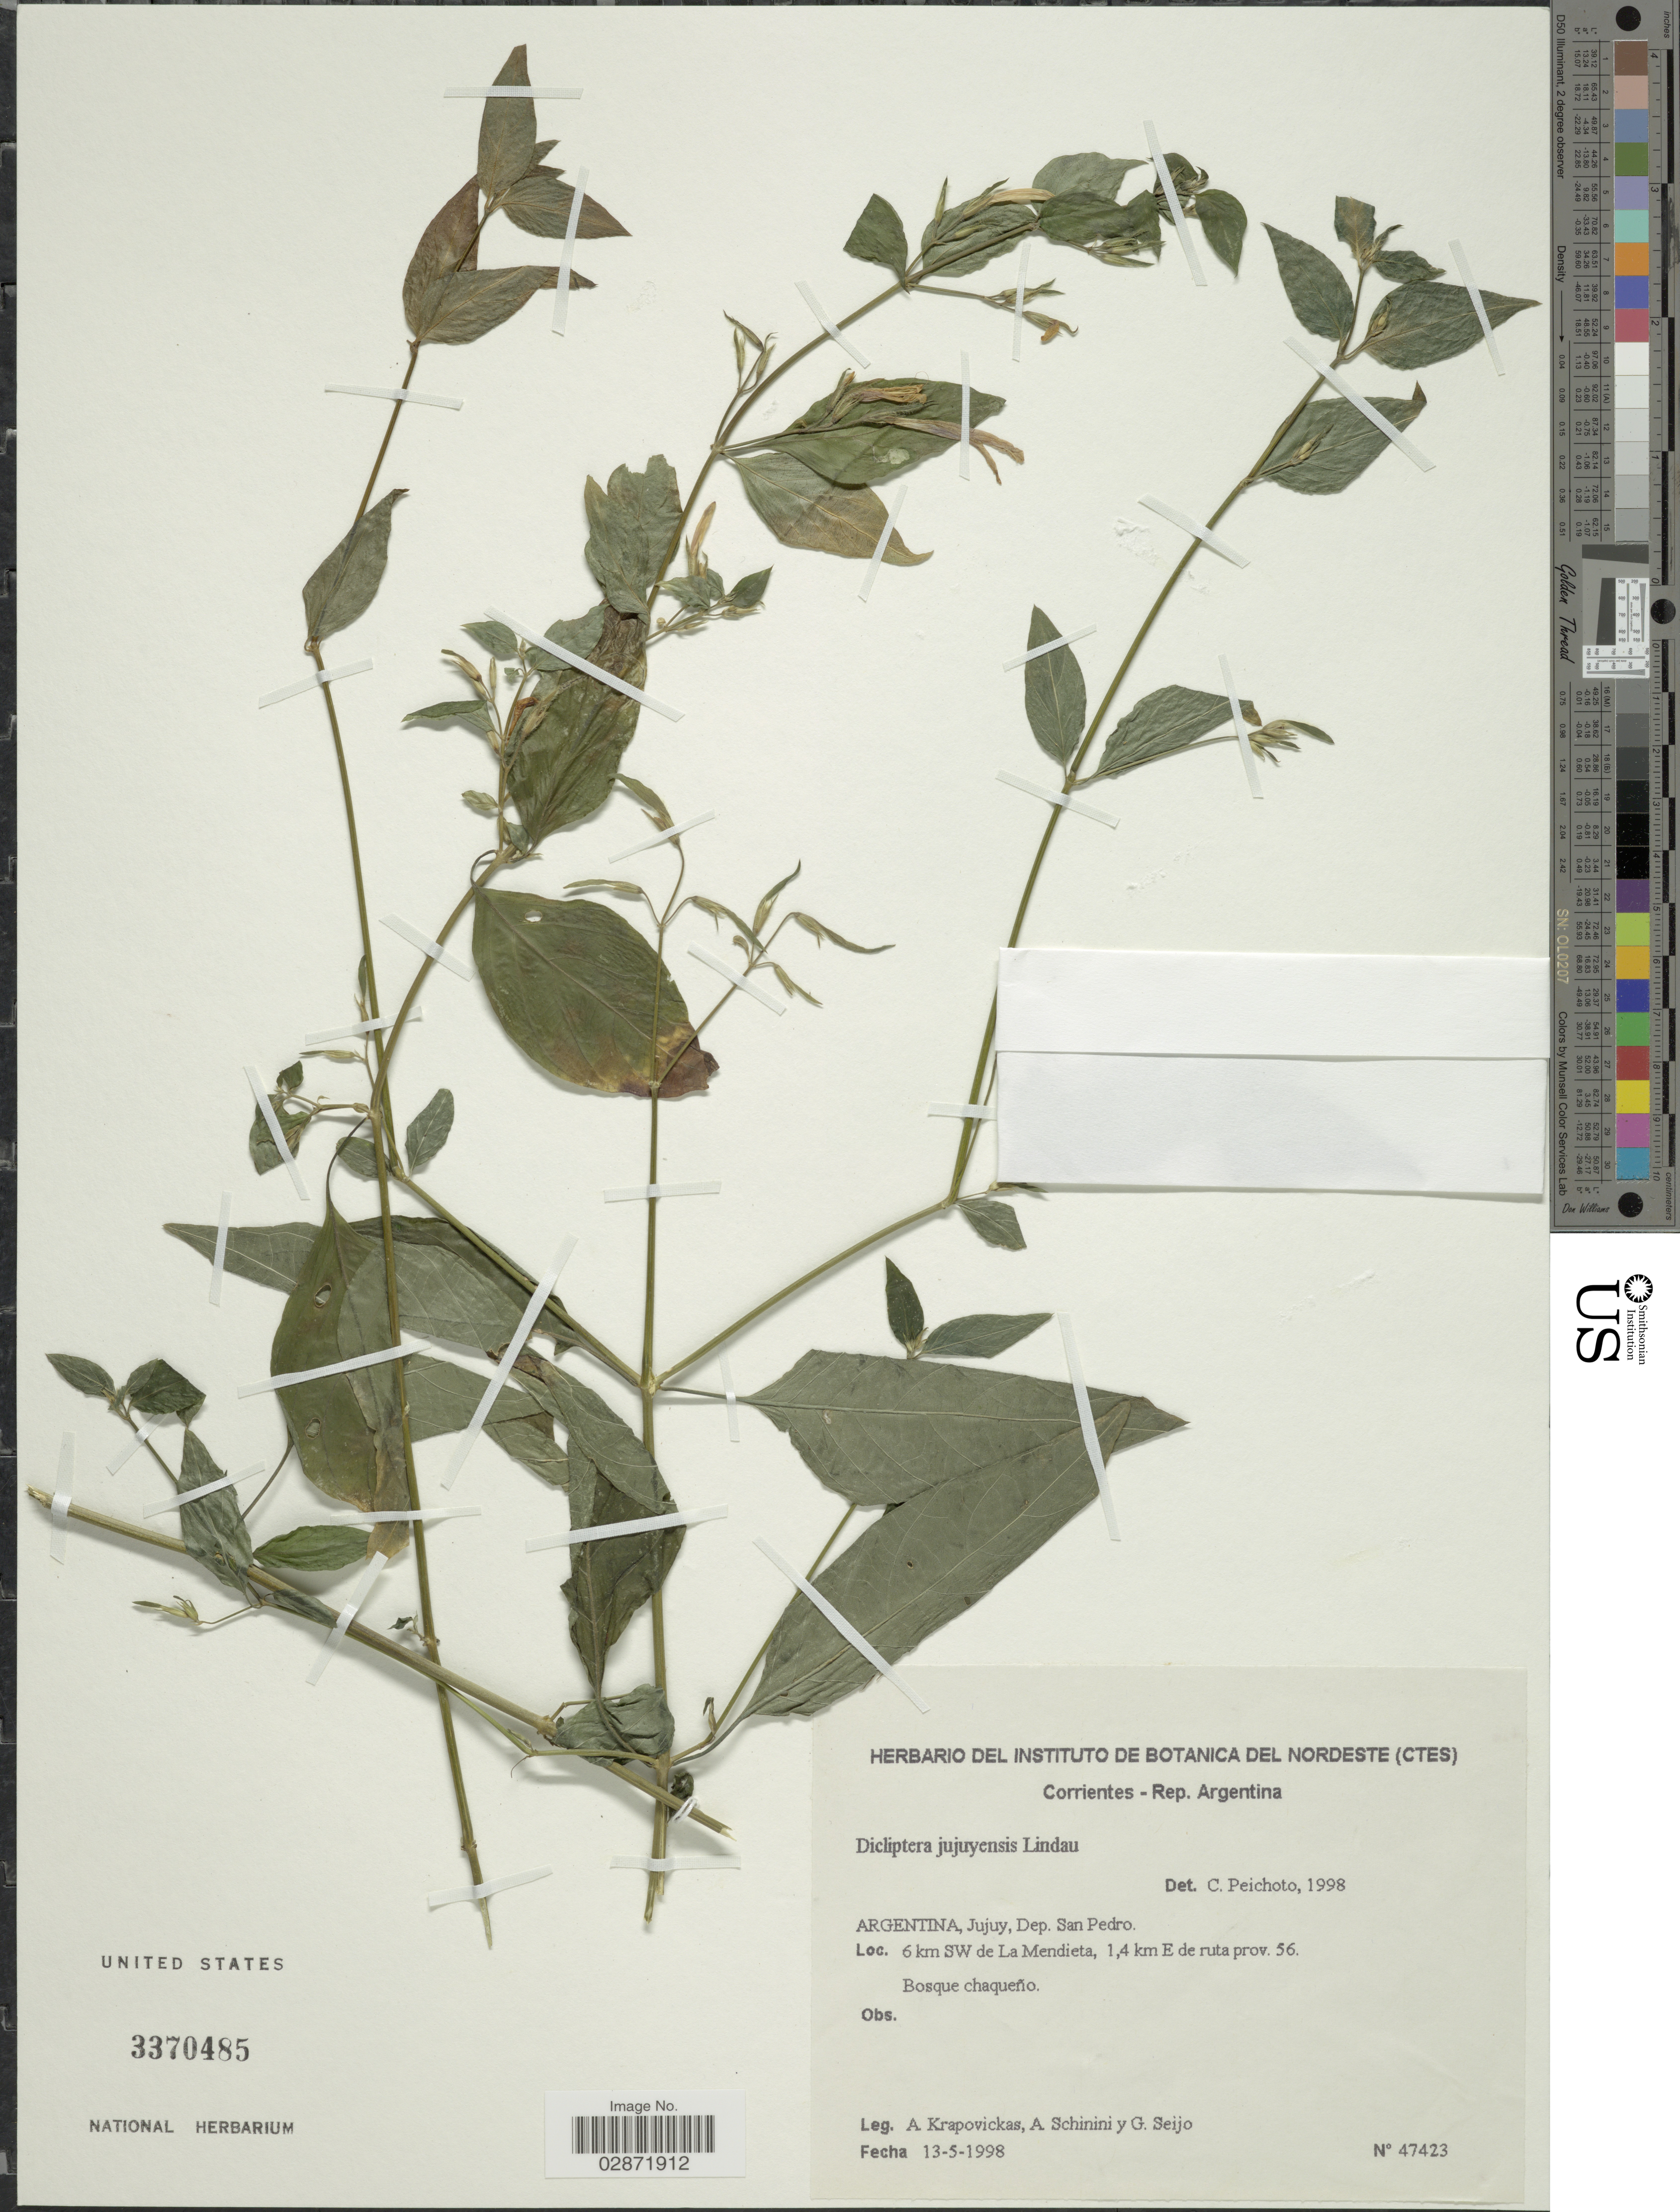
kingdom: Plantae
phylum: Tracheophyta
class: Magnoliopsida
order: Lamiales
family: Acanthaceae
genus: Dicliptera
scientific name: Dicliptera jujuyensis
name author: Lindau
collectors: A. Krapovickas, A. Schinini & G. Seijo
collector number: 47423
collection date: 1998-05-13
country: Argentina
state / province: Jujuy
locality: Dep. San Pedro, 6 km SW de La Mendieta, 1,4 km E de ruta prov. 56.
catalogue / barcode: US 3370485